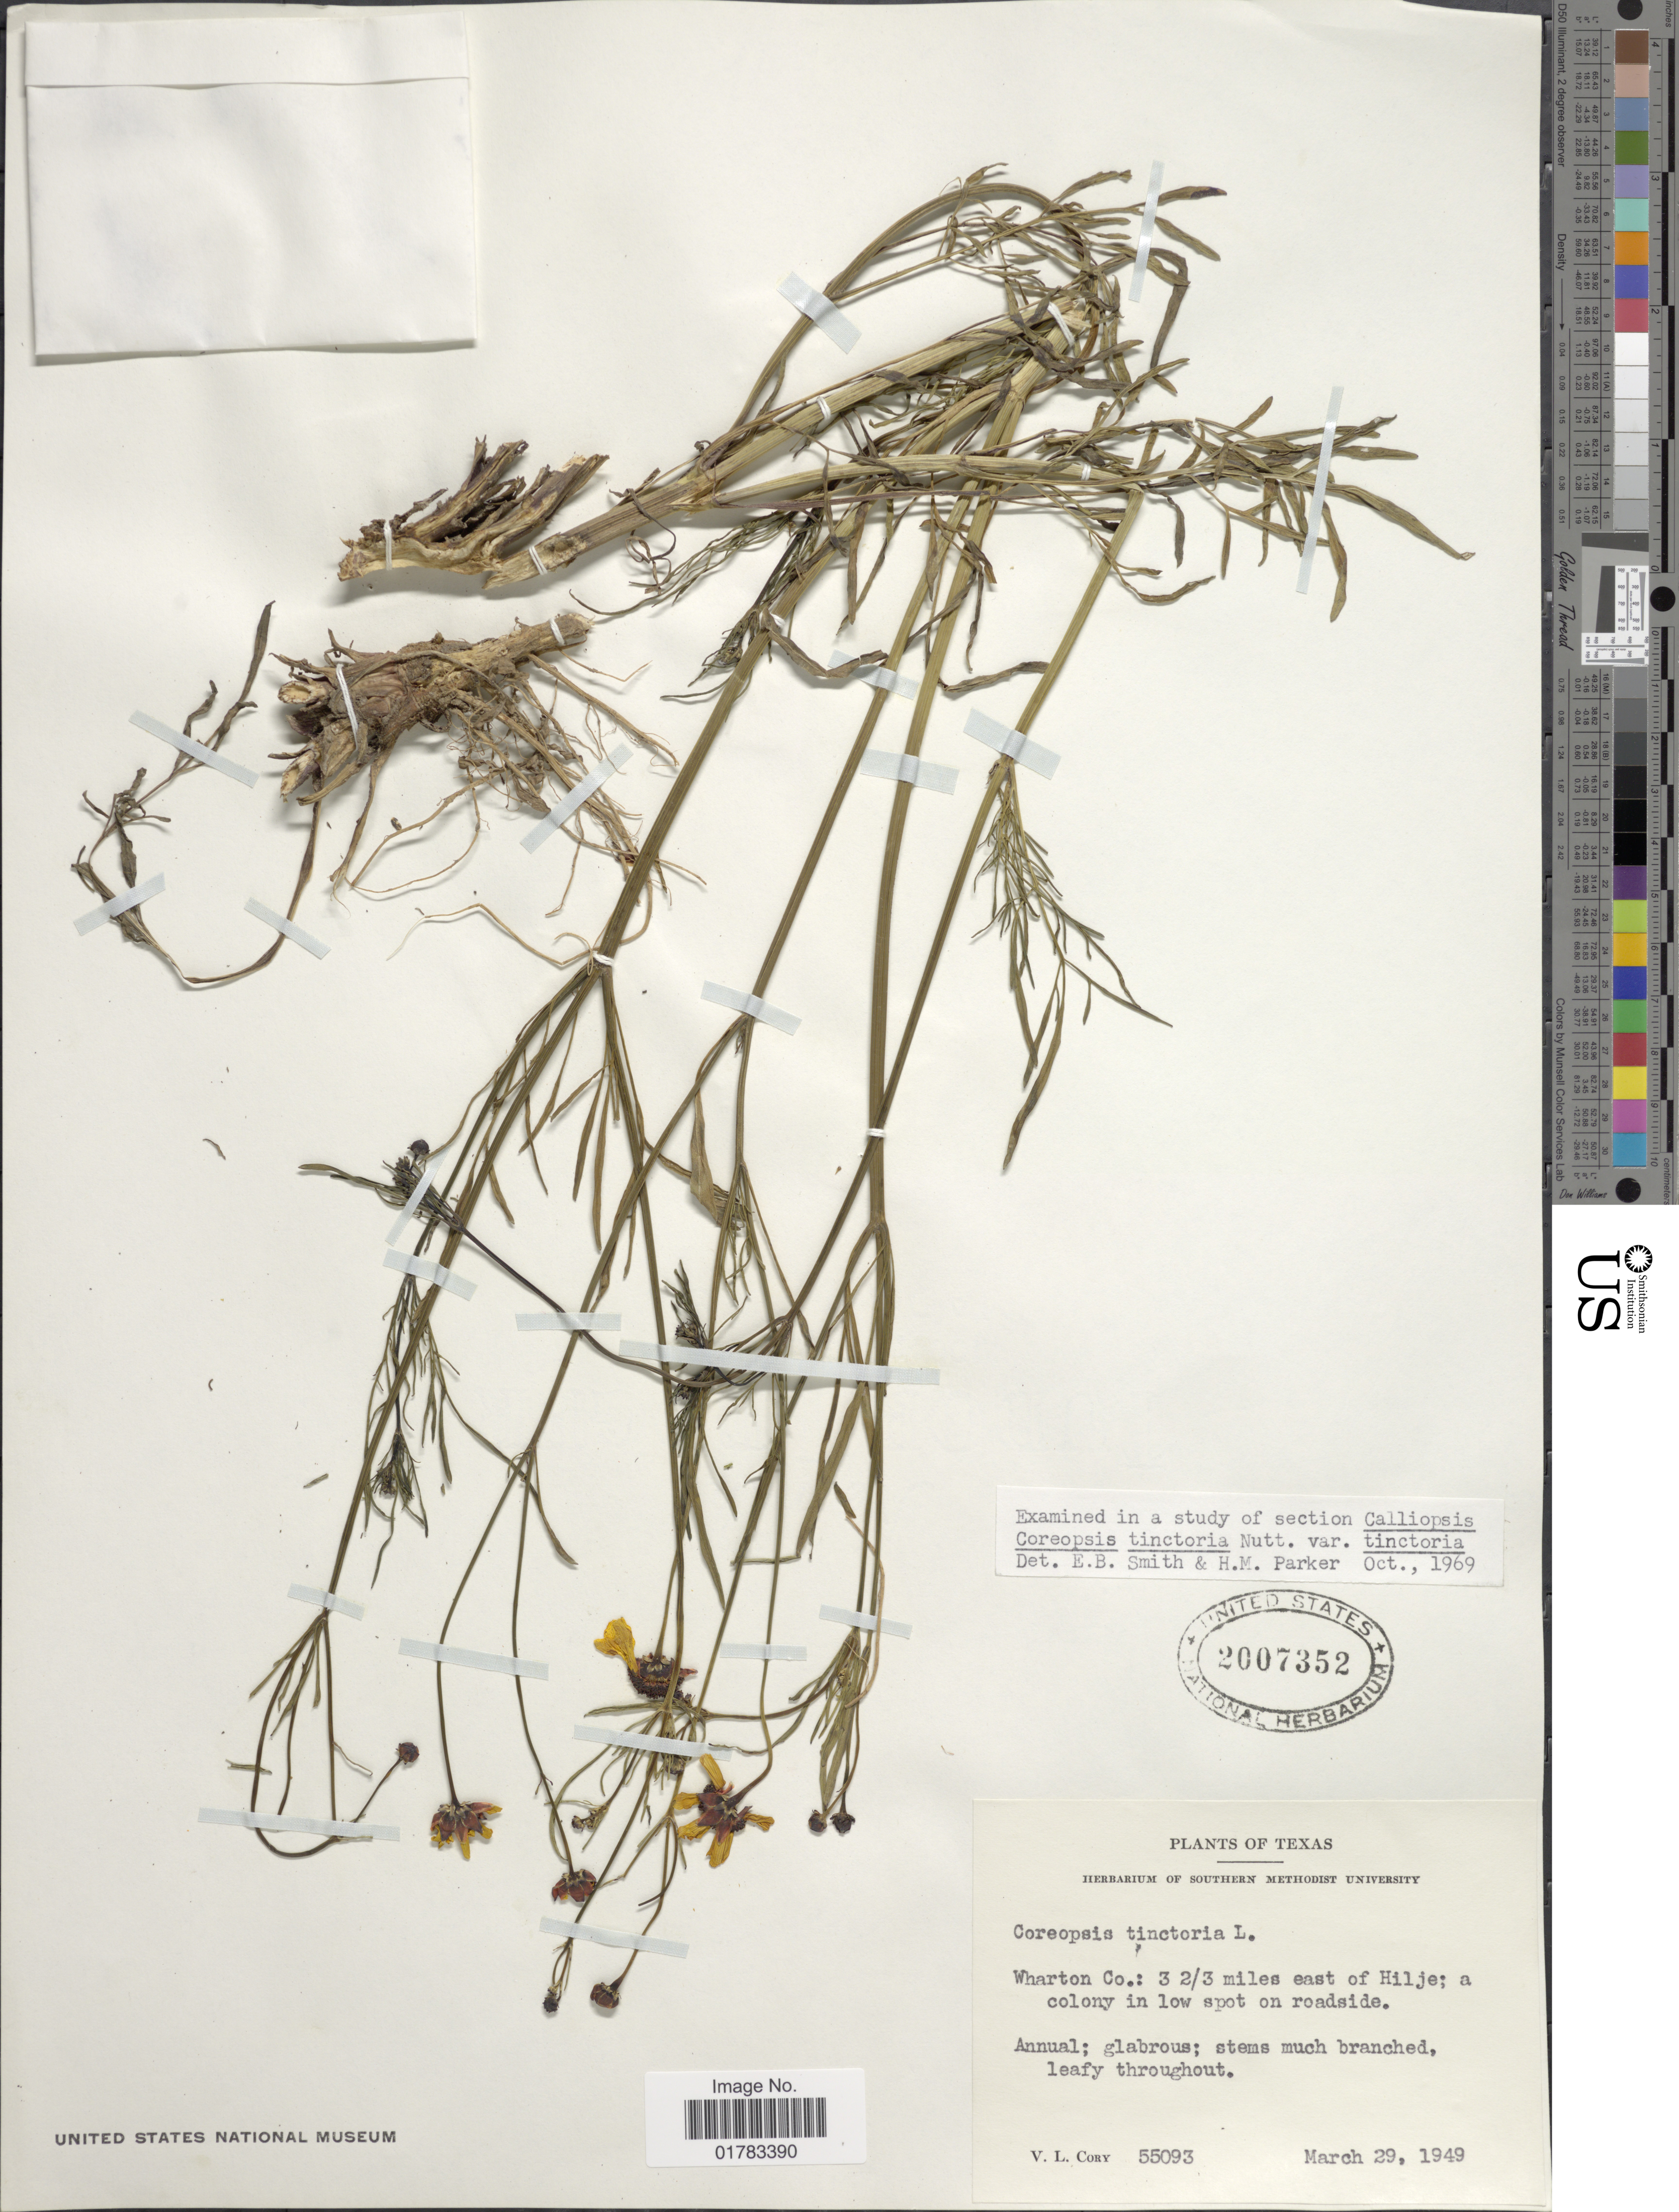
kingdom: Plantae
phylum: Tracheophyta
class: Magnoliopsida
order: Asterales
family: Asteraceae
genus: Coreopsis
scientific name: Coreopsis tinctoria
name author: Nutt.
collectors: V. Cory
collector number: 55093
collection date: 1949-03-29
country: United States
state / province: Texas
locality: Wharton Co.: 3 2/3 miles east of Hilje; a colony in low spot on roadside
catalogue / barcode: US 2007352